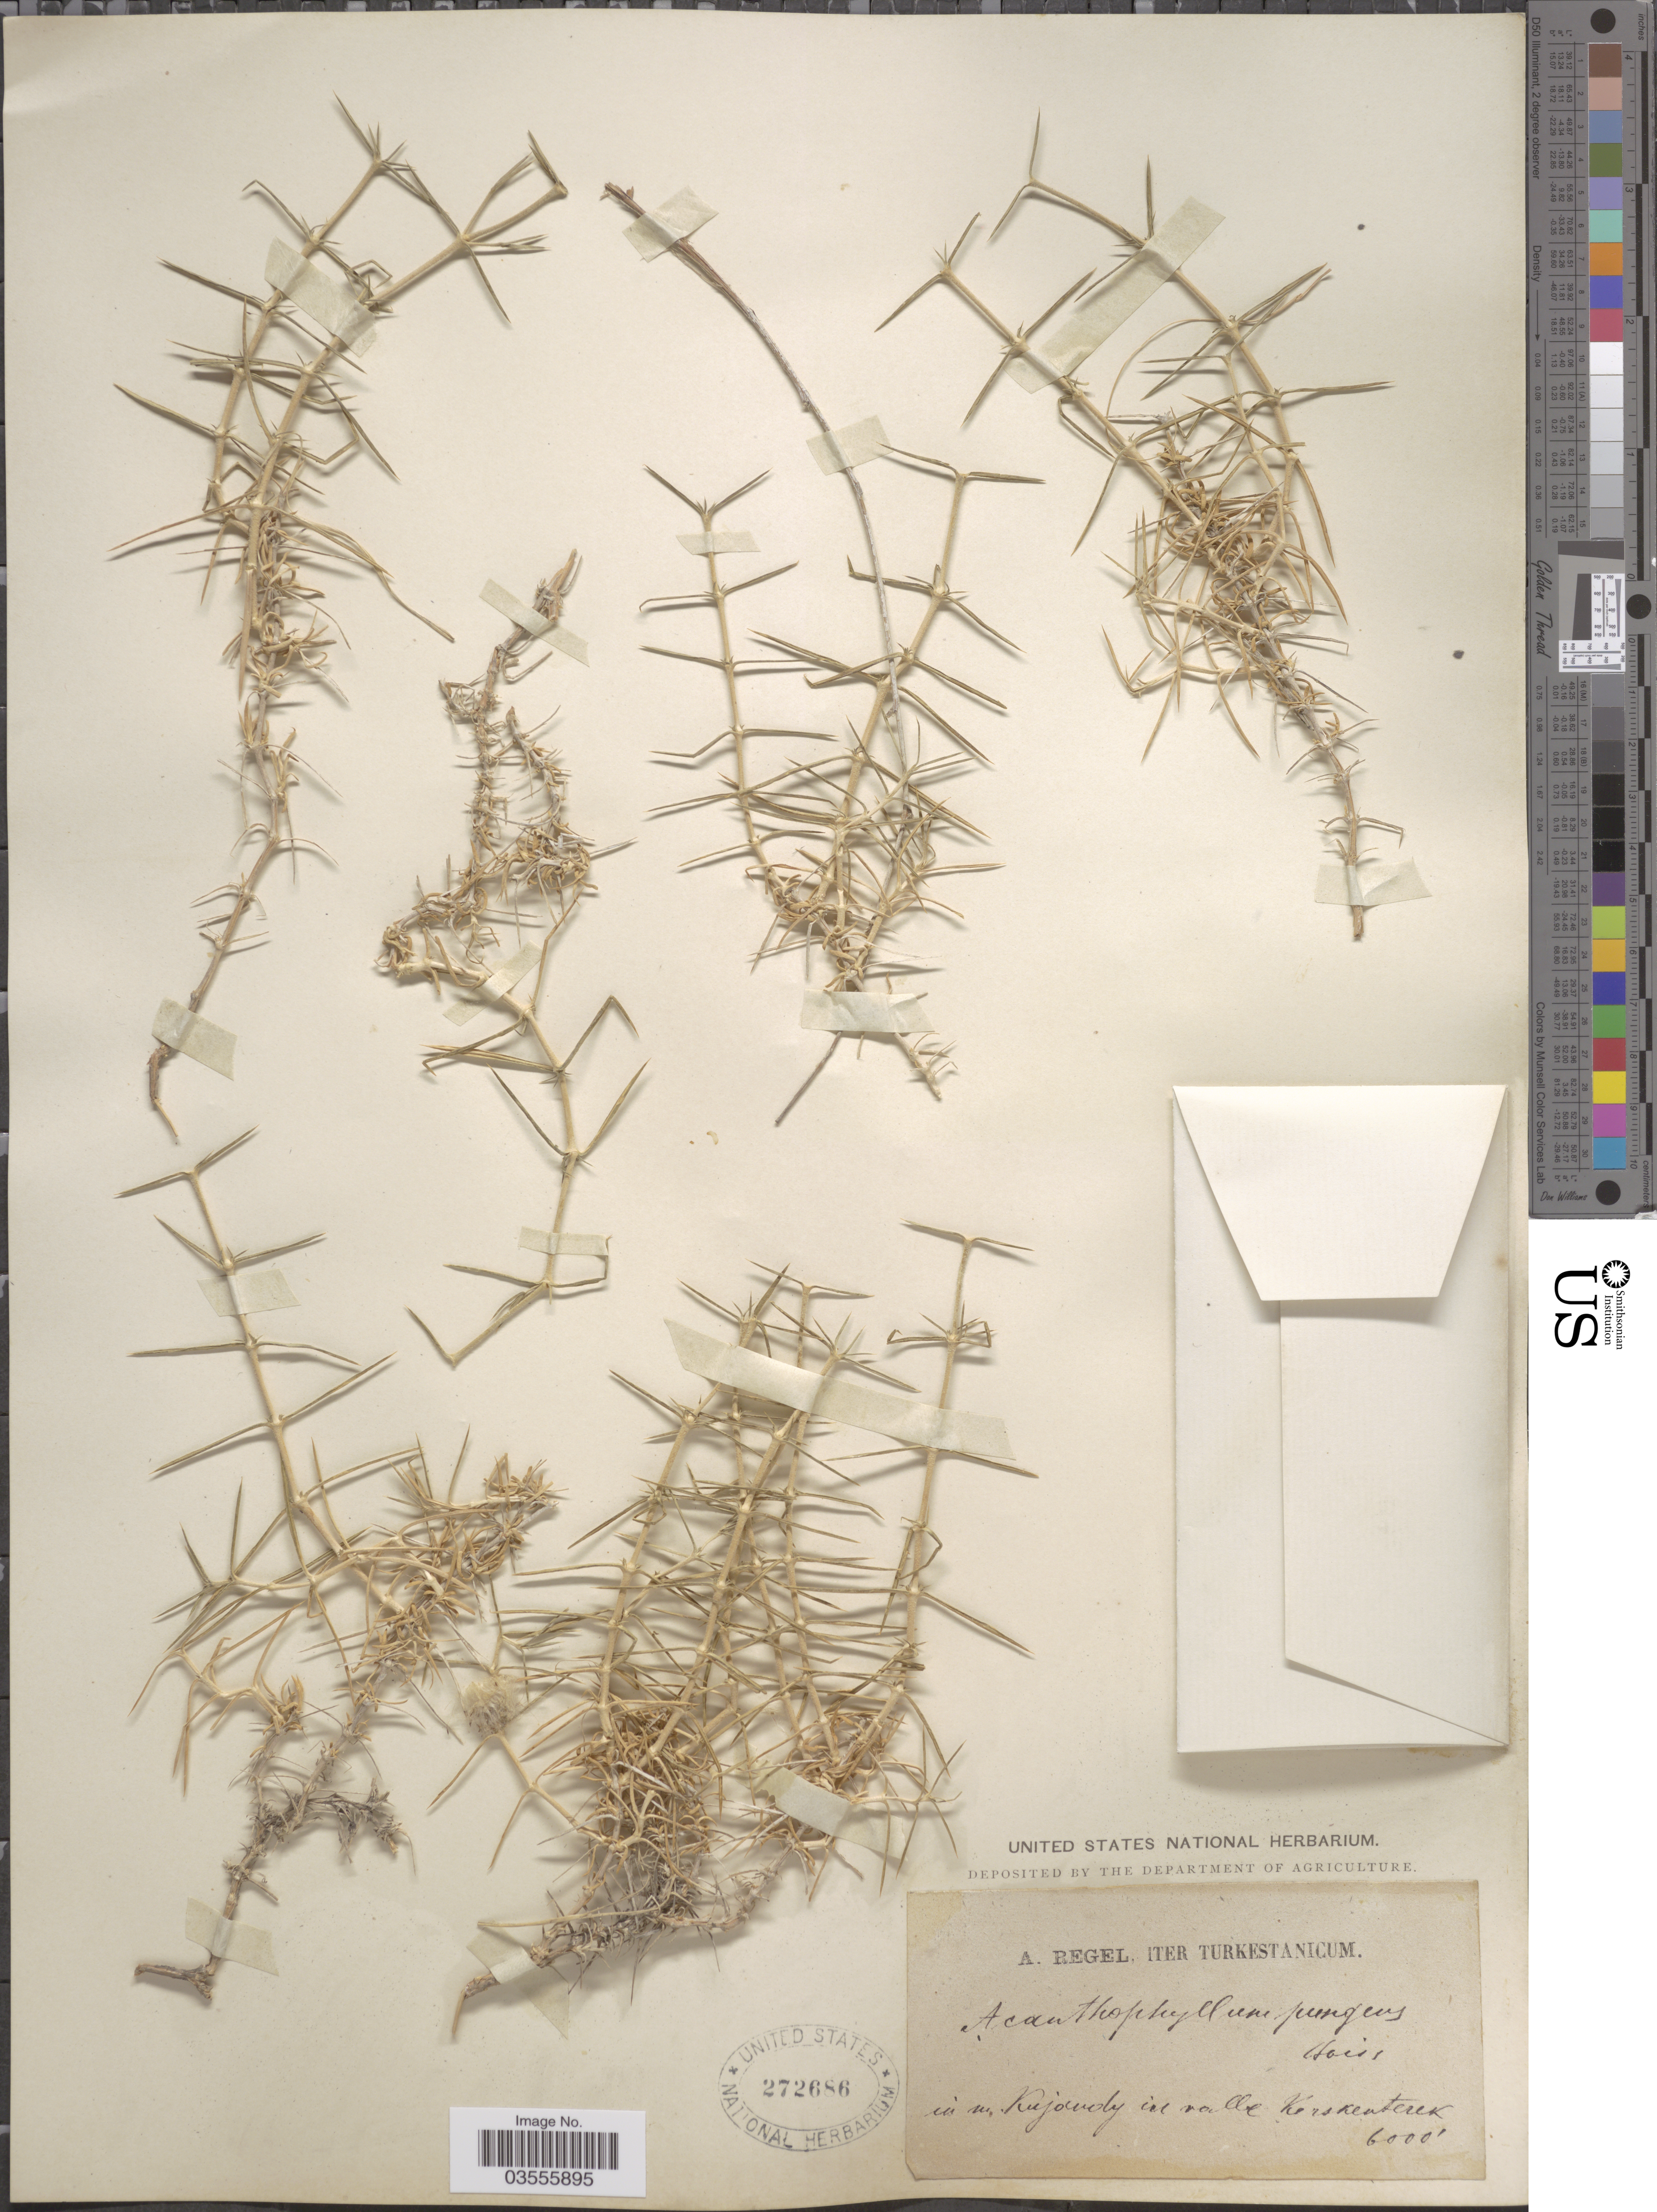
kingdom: Plantae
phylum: Tracheophyta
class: Magnoliopsida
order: Caryophyllales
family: Caryophyllaceae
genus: Acanthophyllum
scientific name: Acanthophyllum pungens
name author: (Bunge) Boiss.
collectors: A. Regel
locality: Iter Turkestanicum. In m. Kujandy in valle Kerskenterek.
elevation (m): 1829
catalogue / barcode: US 272686